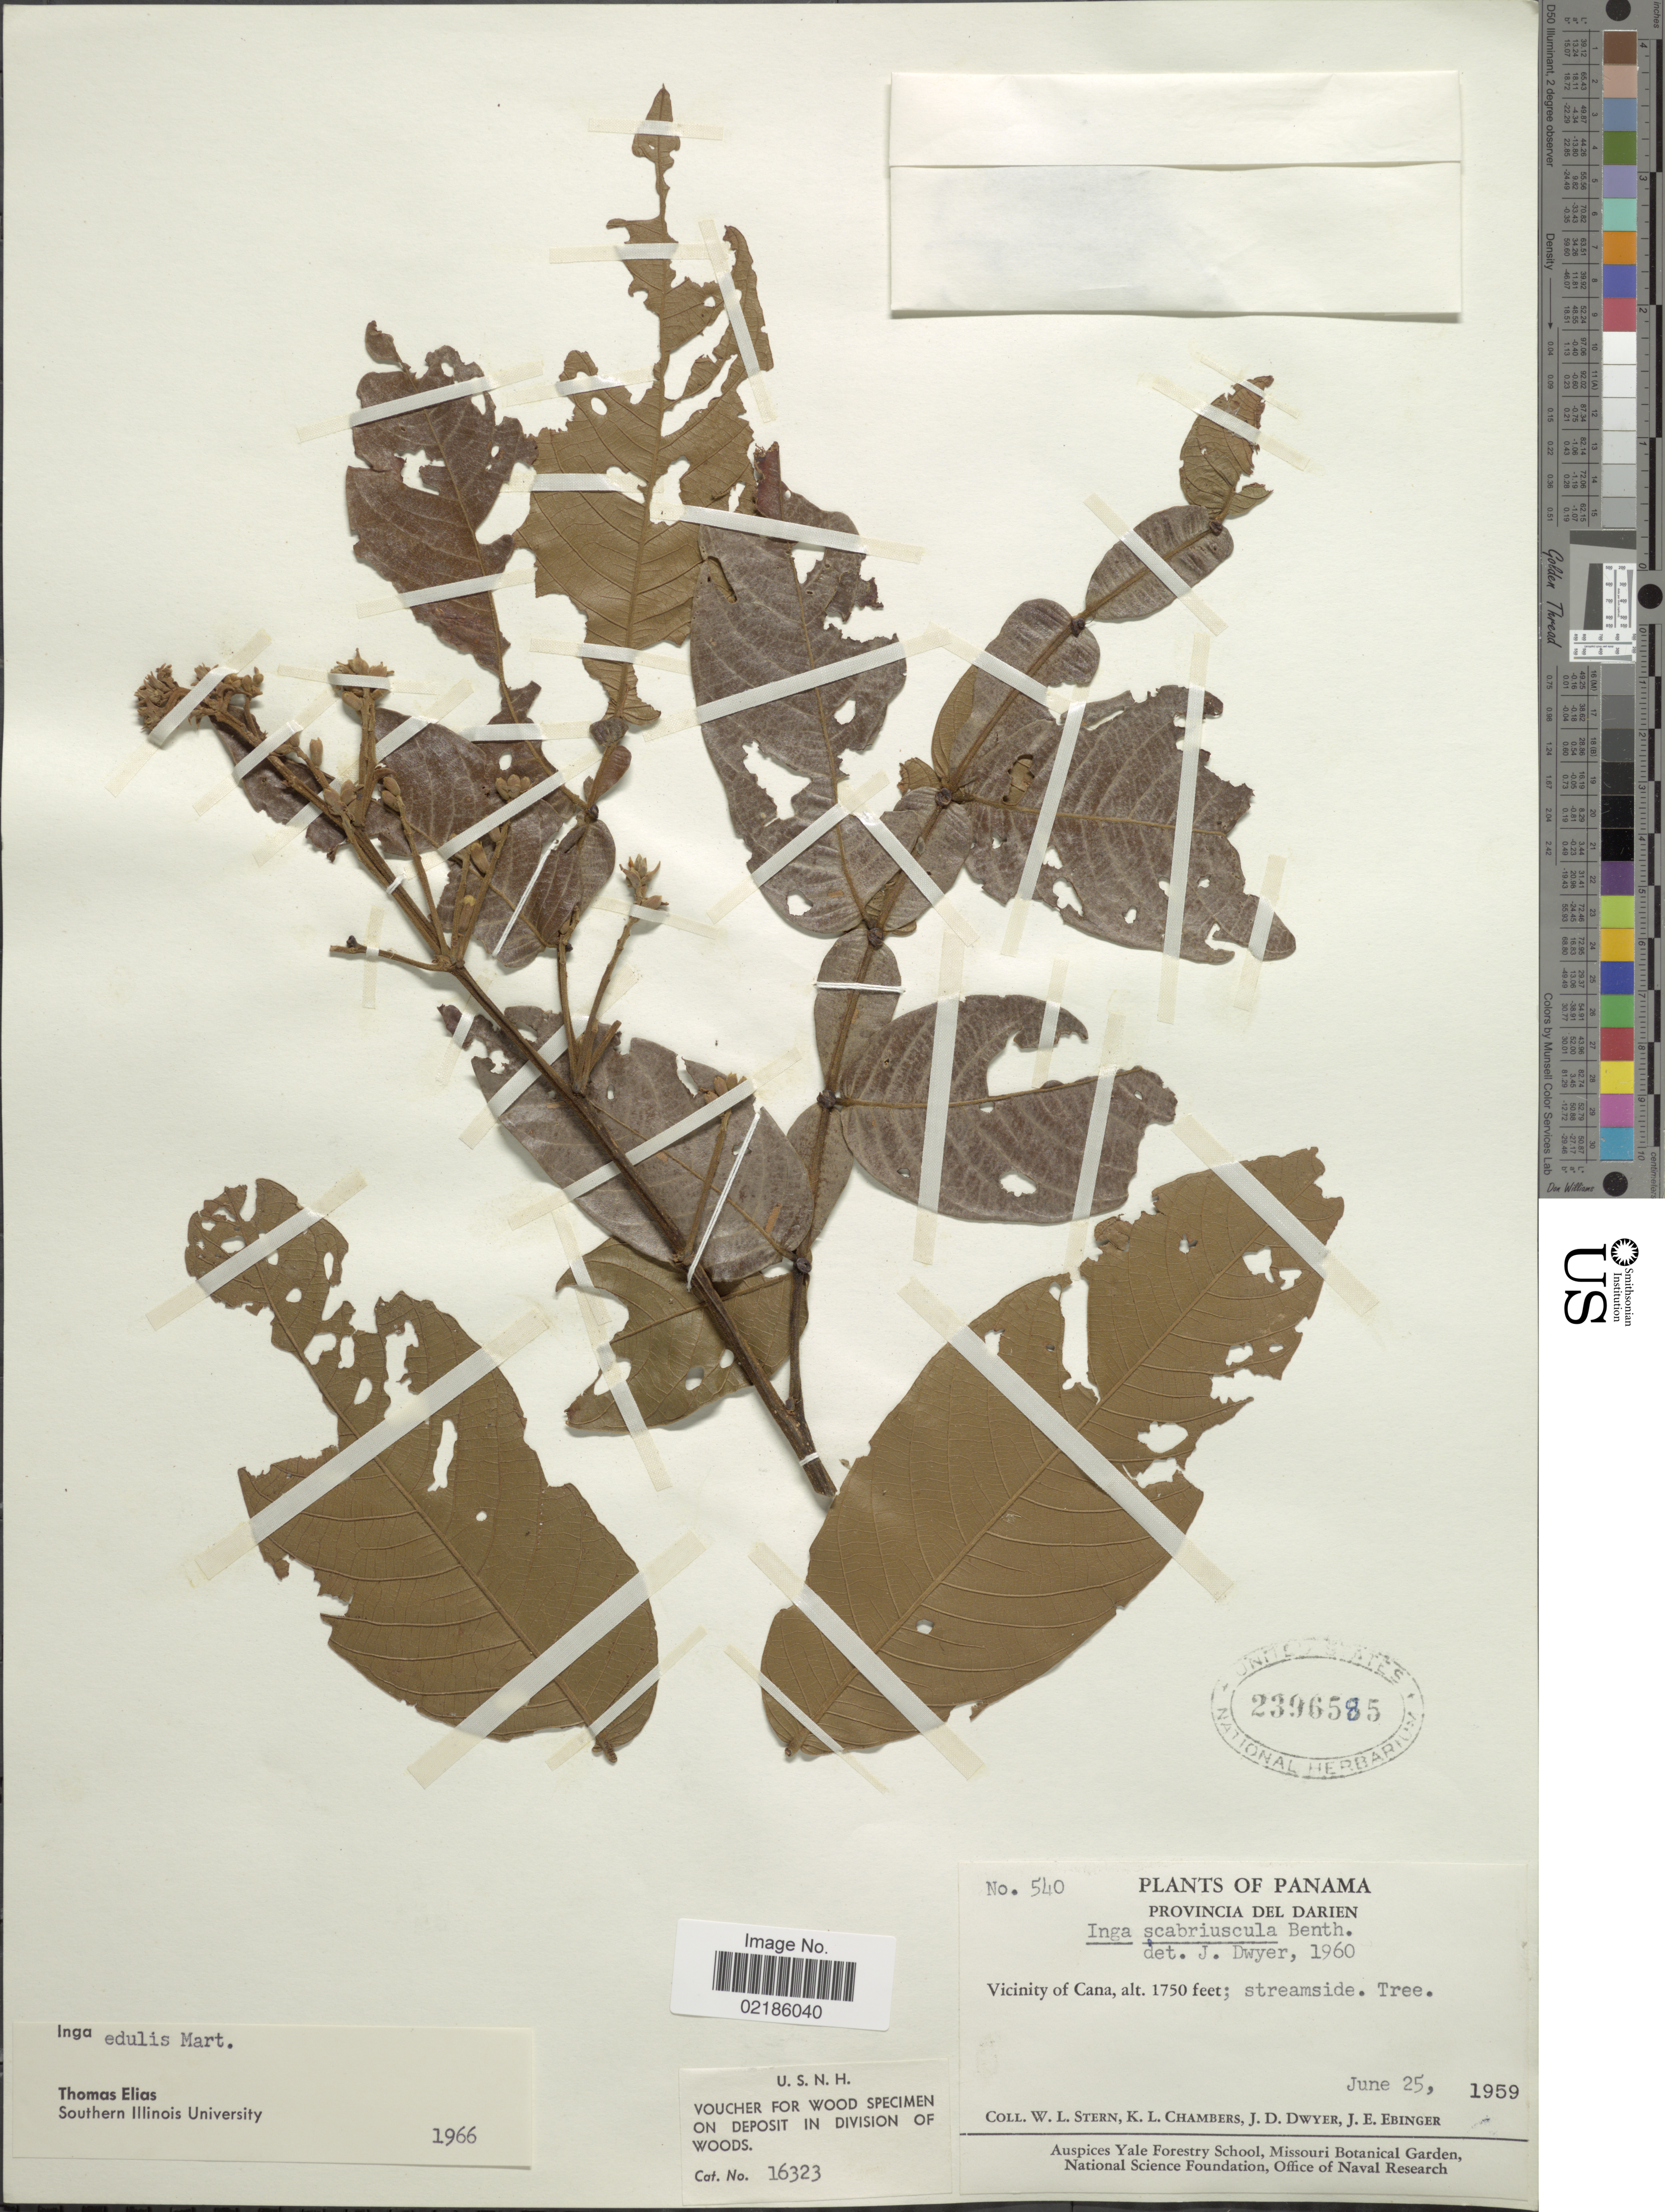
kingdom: Plantae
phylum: Tracheophyta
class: Magnoliopsida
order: Fabales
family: Fabaceae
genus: Inga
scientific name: Inga edulis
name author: Mart.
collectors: W. L. Stern, K. Chambers, J. D. Dwyer & J. Ebinger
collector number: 540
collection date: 1959-06-25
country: Panama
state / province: Darién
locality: Vicinity of Cana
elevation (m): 533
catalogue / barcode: US 2396585